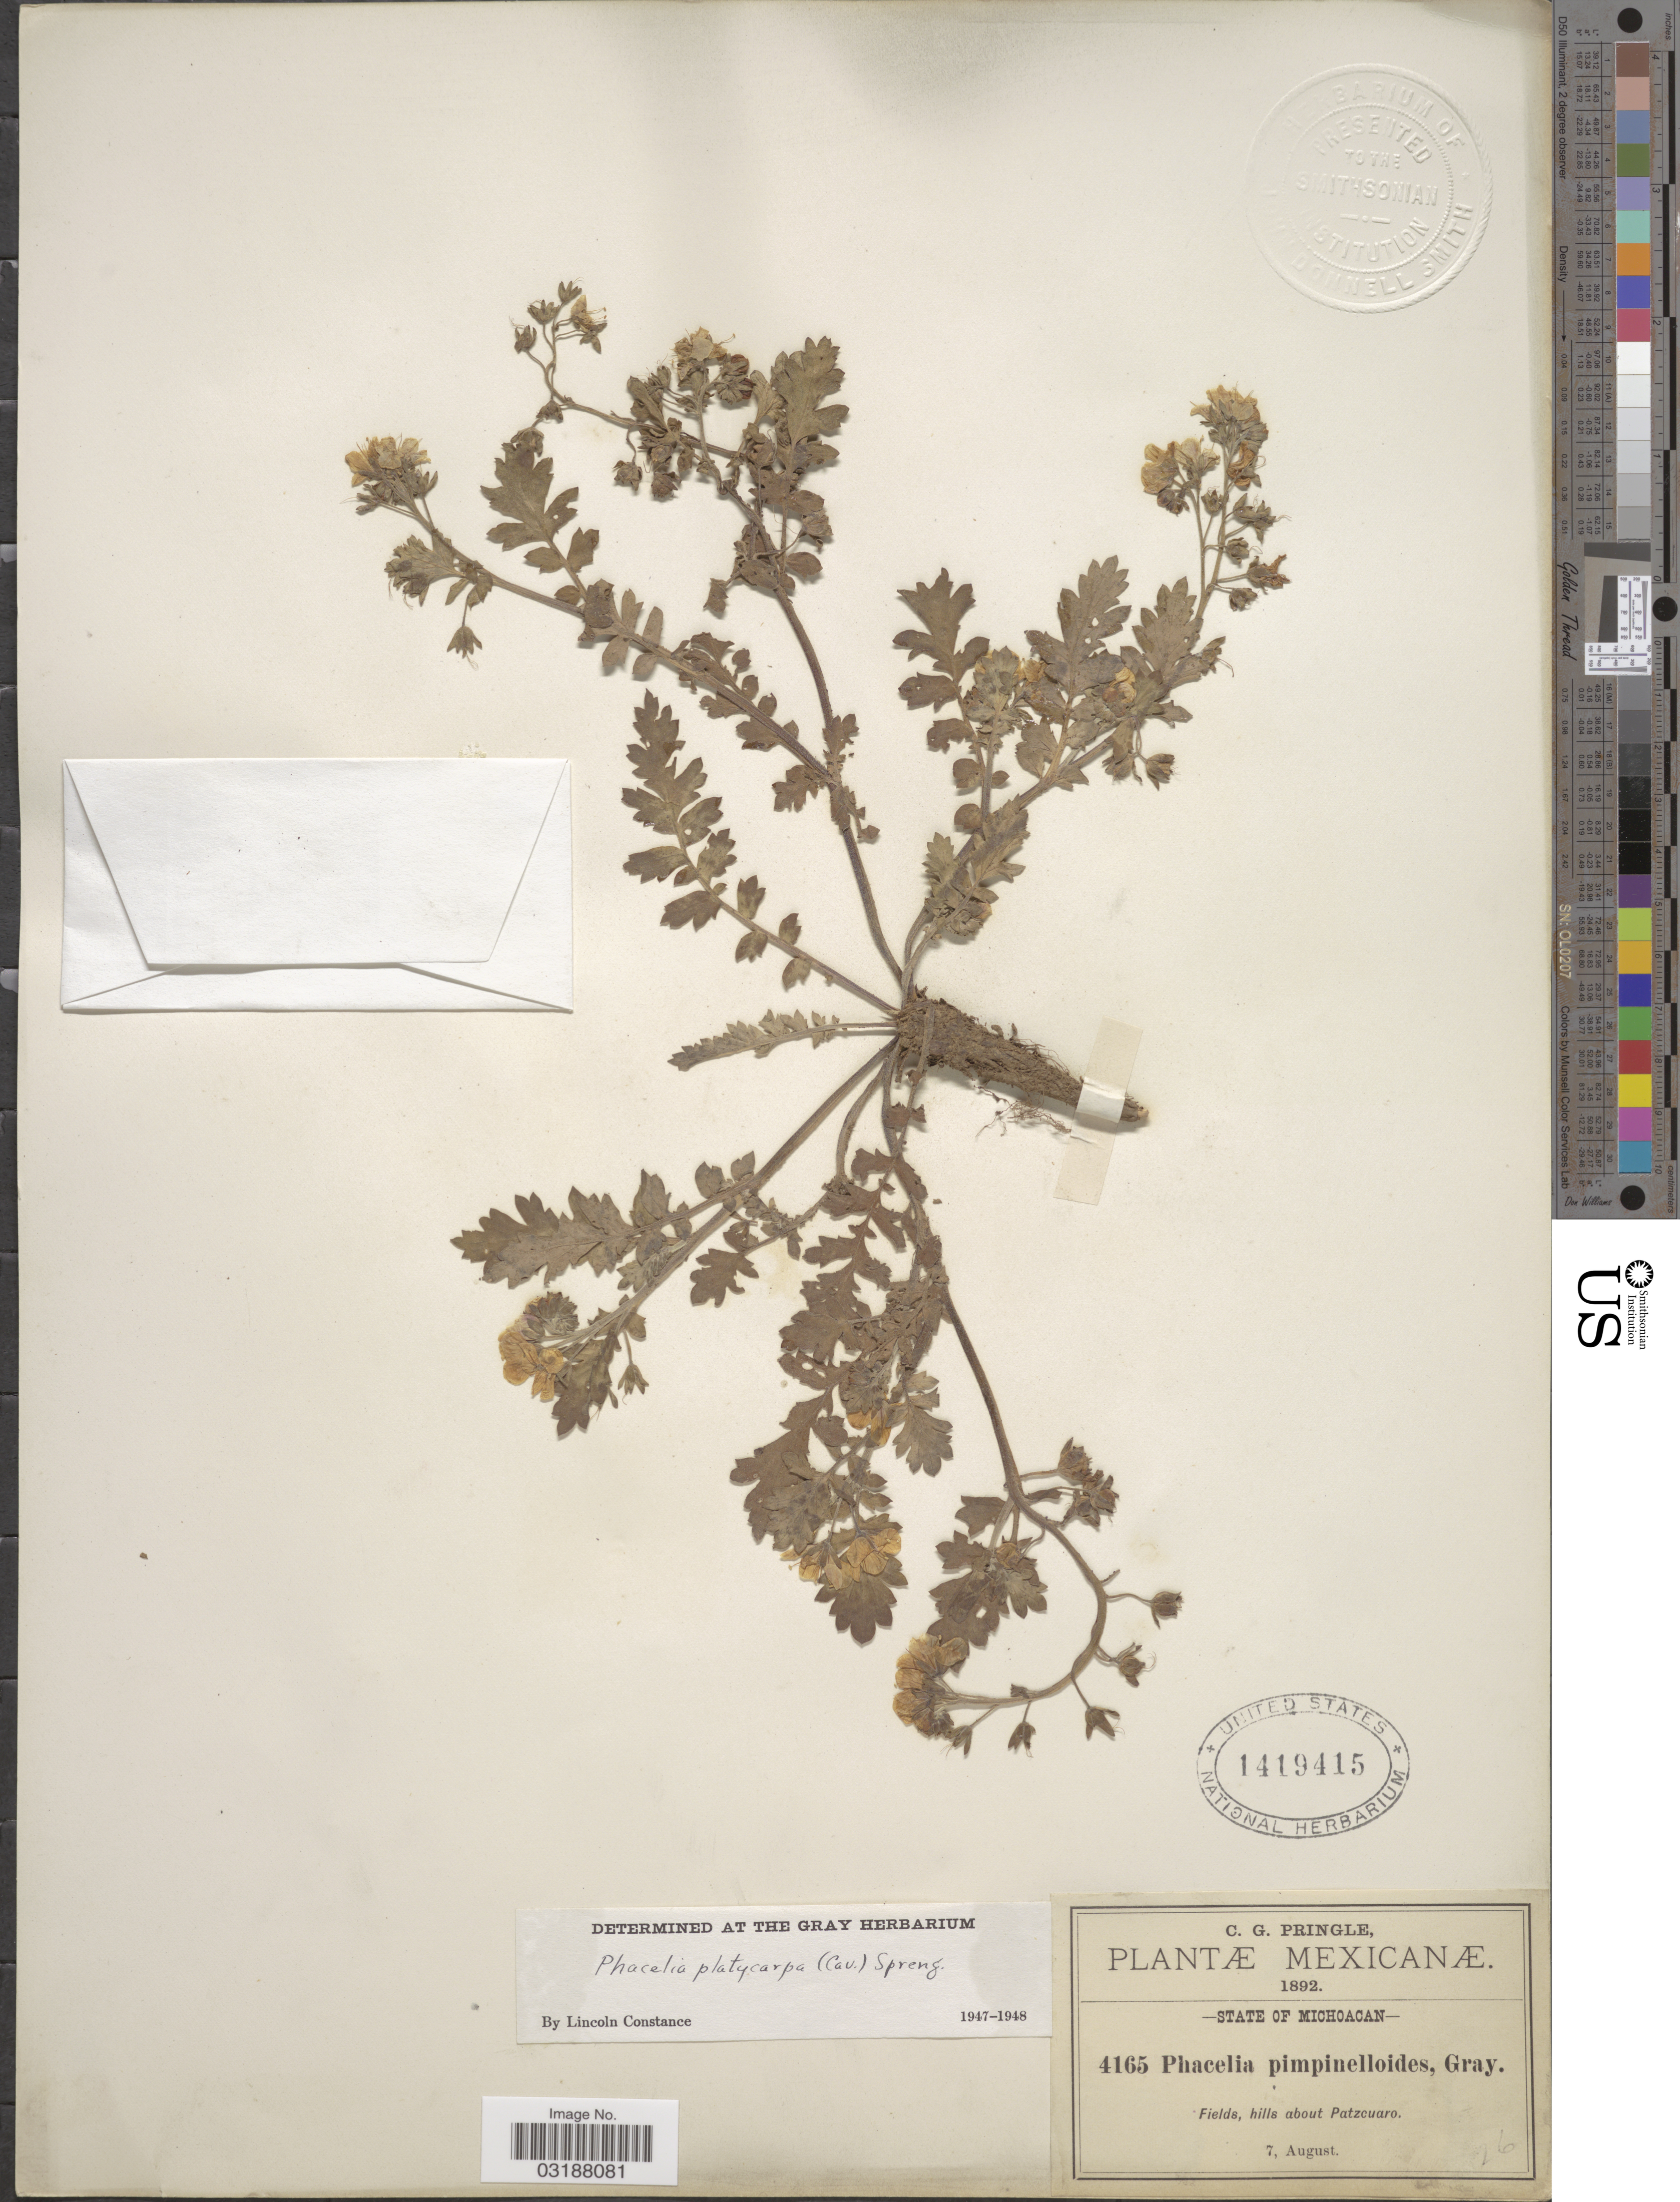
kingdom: Plantae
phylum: Tracheophyta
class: Magnoliopsida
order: Boraginales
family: Hydrophyllaceae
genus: Phacelia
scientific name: Phacelia platycarpa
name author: (Cav.) Spreng.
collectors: C. G. Pringle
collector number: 4165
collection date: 1892-08-07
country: Mexico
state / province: Michoacán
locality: Fields, hills about Patzcuaro.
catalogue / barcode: US 1419415